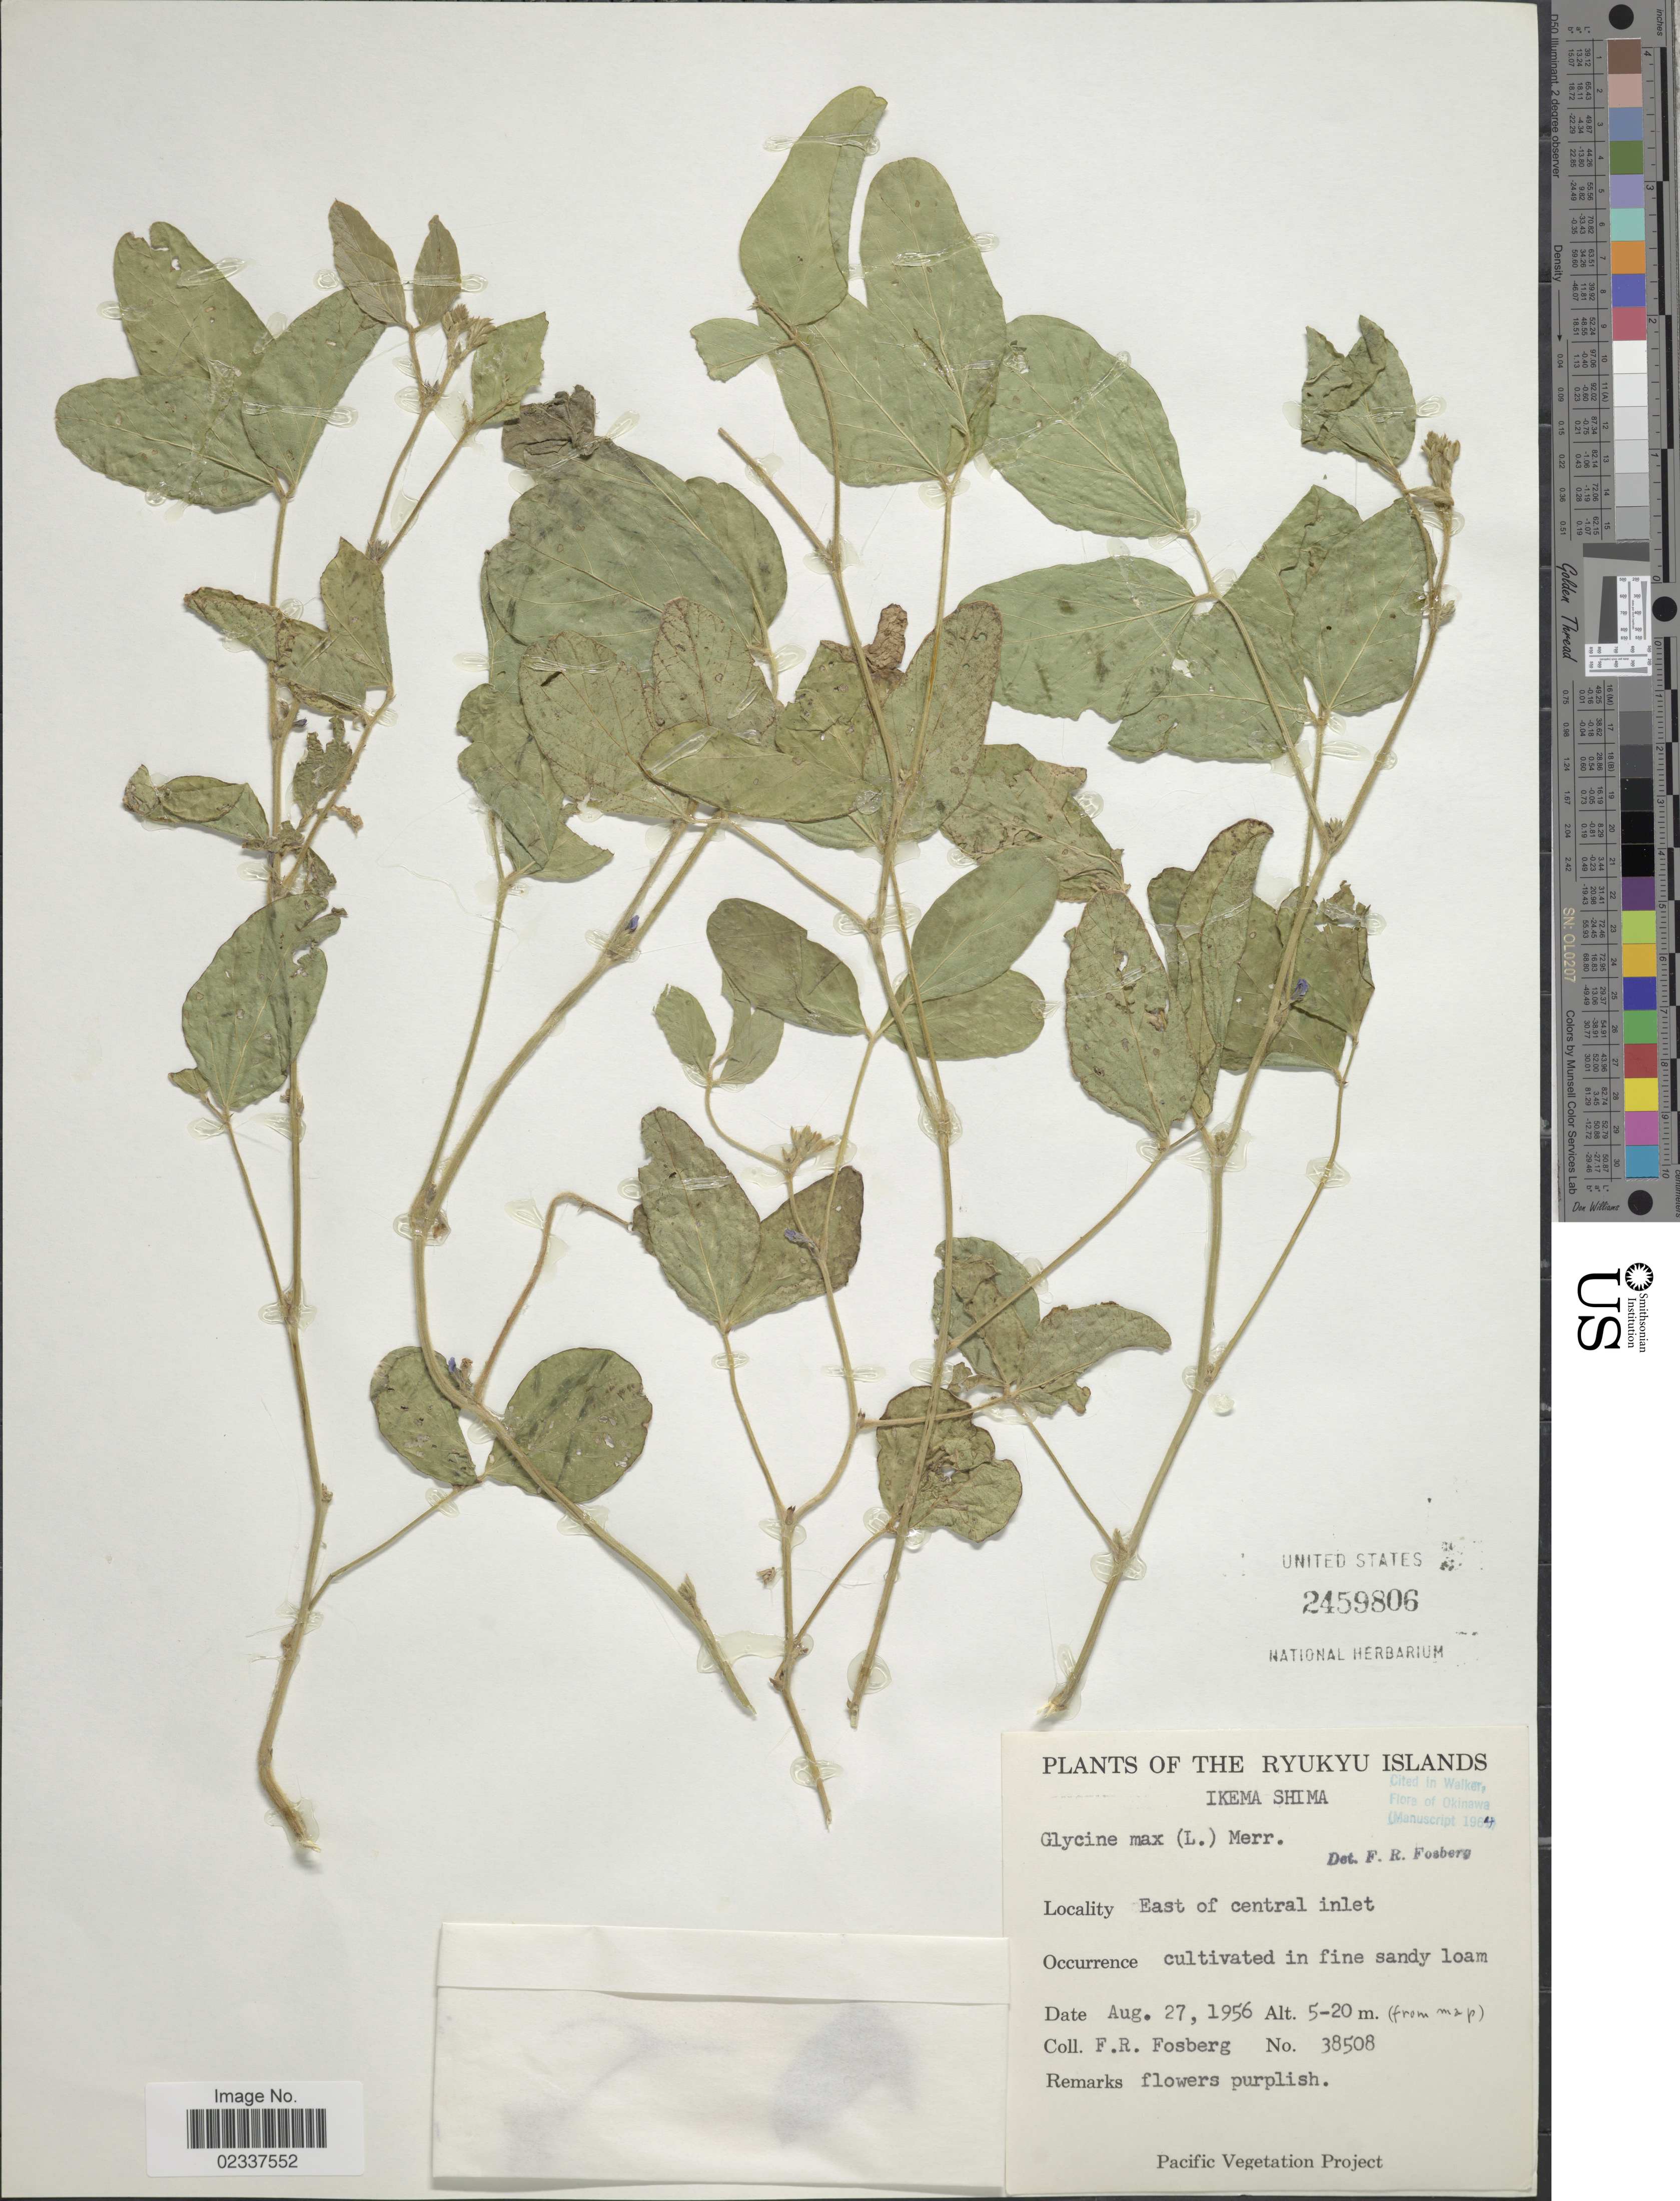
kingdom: Plantae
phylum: Tracheophyta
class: Magnoliopsida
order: Fabales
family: Fabaceae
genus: Glycine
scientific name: Glycine max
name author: (L.) Merr.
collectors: F. R. Fosberg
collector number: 38508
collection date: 1956-08-27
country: Japan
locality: Ryukyu Islands, Ikema Shima, East of central inlet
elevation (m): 5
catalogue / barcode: US 2459806